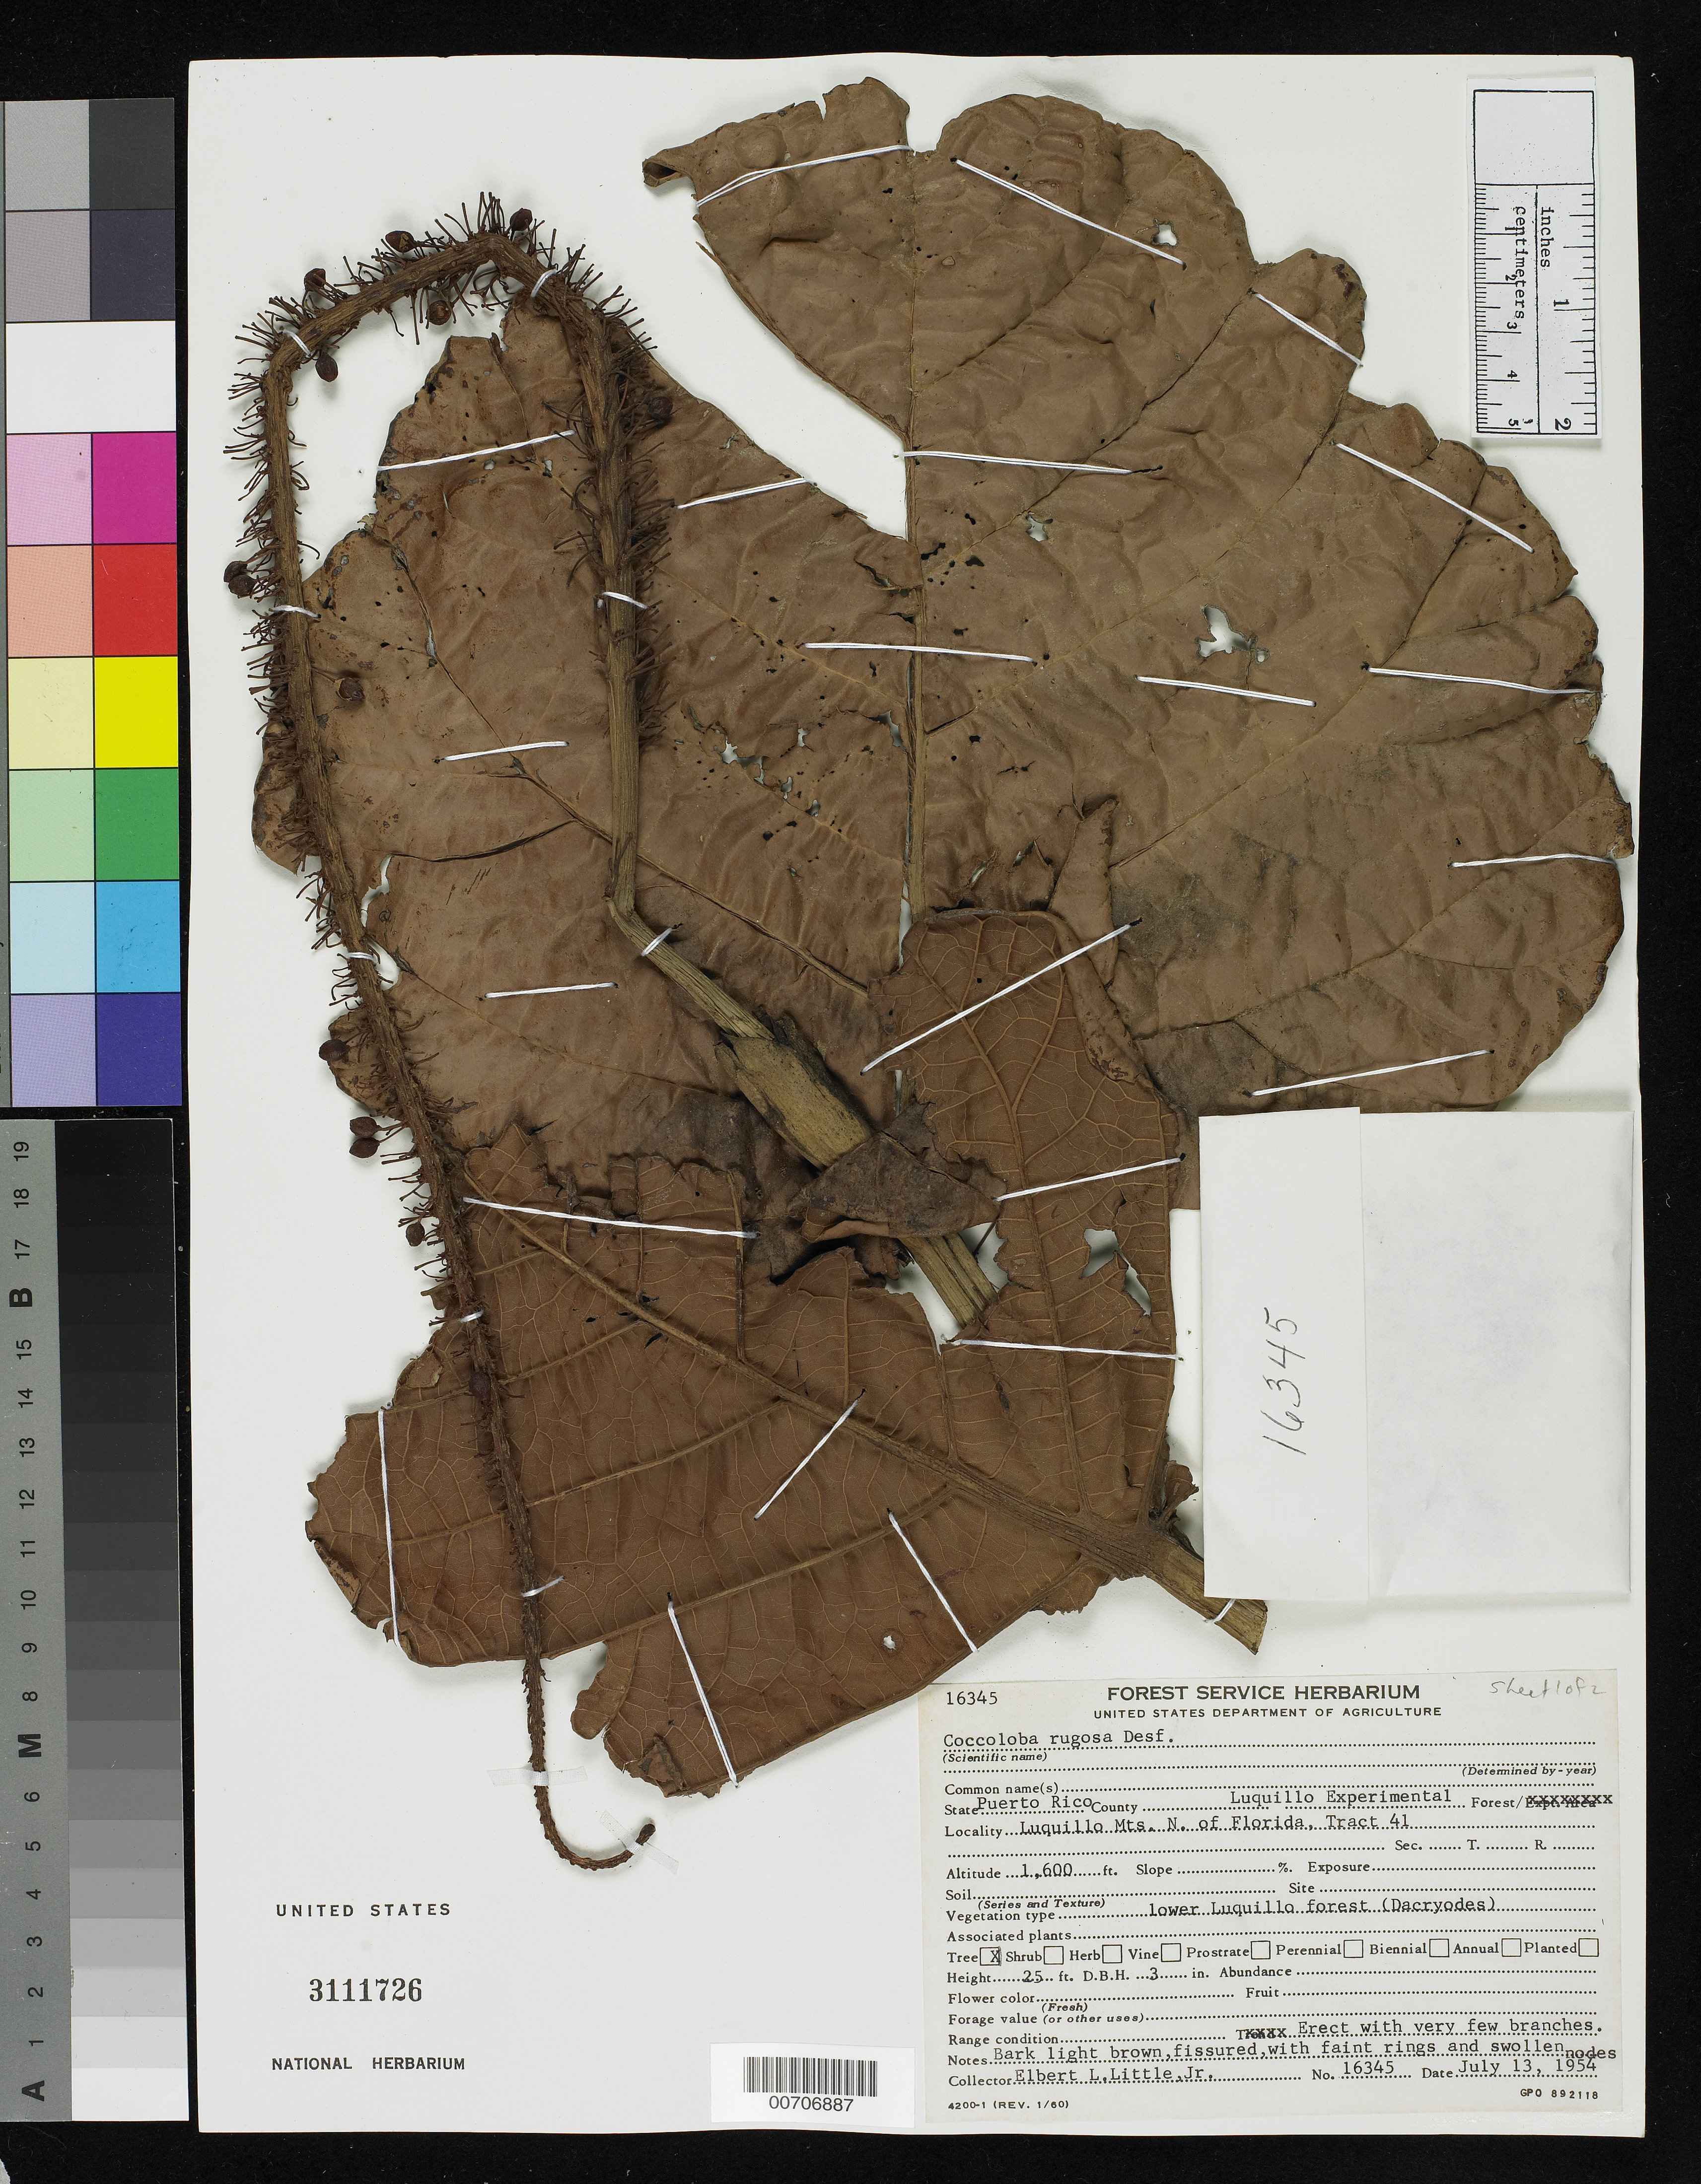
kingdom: Plantae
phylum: Tracheophyta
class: Magnoliopsida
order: Caryophyllales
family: Polygonaceae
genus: Coccoloba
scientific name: Coccoloba rugosa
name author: Desf.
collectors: E. L. Little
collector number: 16345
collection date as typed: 13 Jul 1954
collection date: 1954-07-13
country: Puerto Rico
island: Greater Antilles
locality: Luquillo Mts. N of Florida, Tract 41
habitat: Lower Luquillo Forest (Dacryodes).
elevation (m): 488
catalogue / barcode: US 3111726